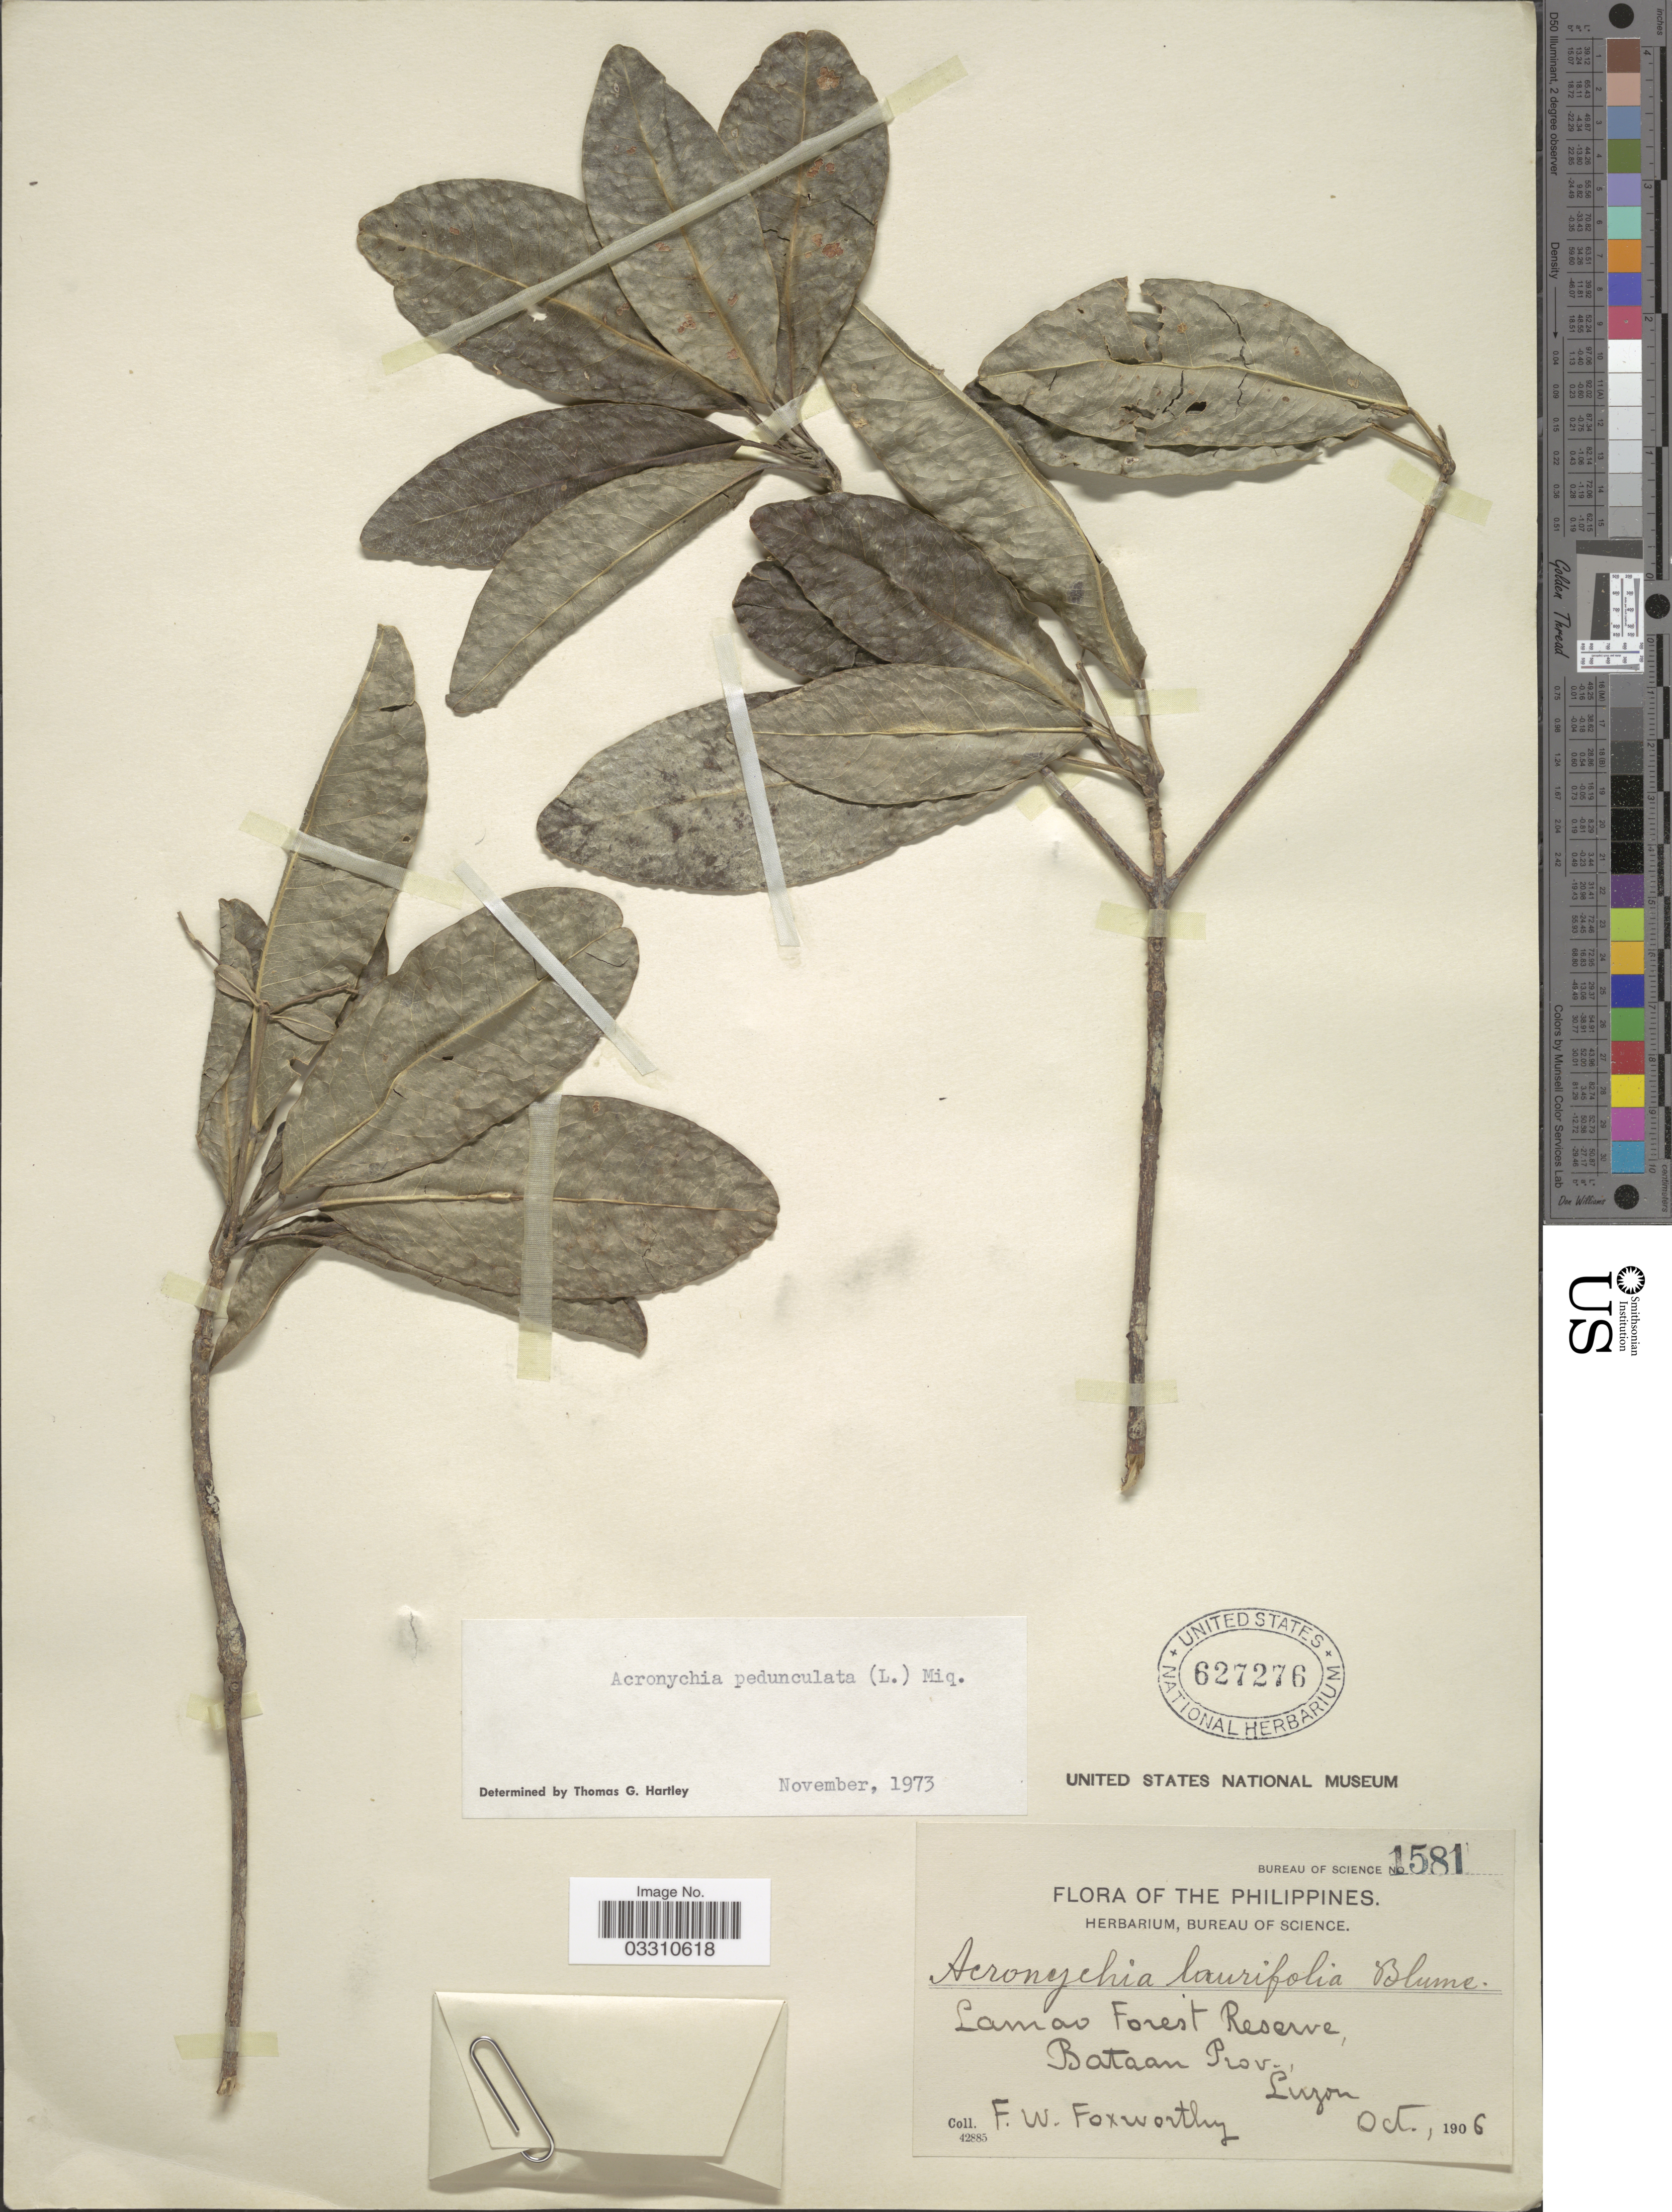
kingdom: Plantae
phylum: Tracheophyta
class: Magnoliopsida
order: Sapindales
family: Rutaceae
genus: Acronychia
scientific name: Acronychia pedunculata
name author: (L.) Miq.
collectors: F. W. Foxworthy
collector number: Bureau of Science 1581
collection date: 1906-10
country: Philippines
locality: Lamao Forest Reserve, Bataan Prov., Luzon.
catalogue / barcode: US 627276